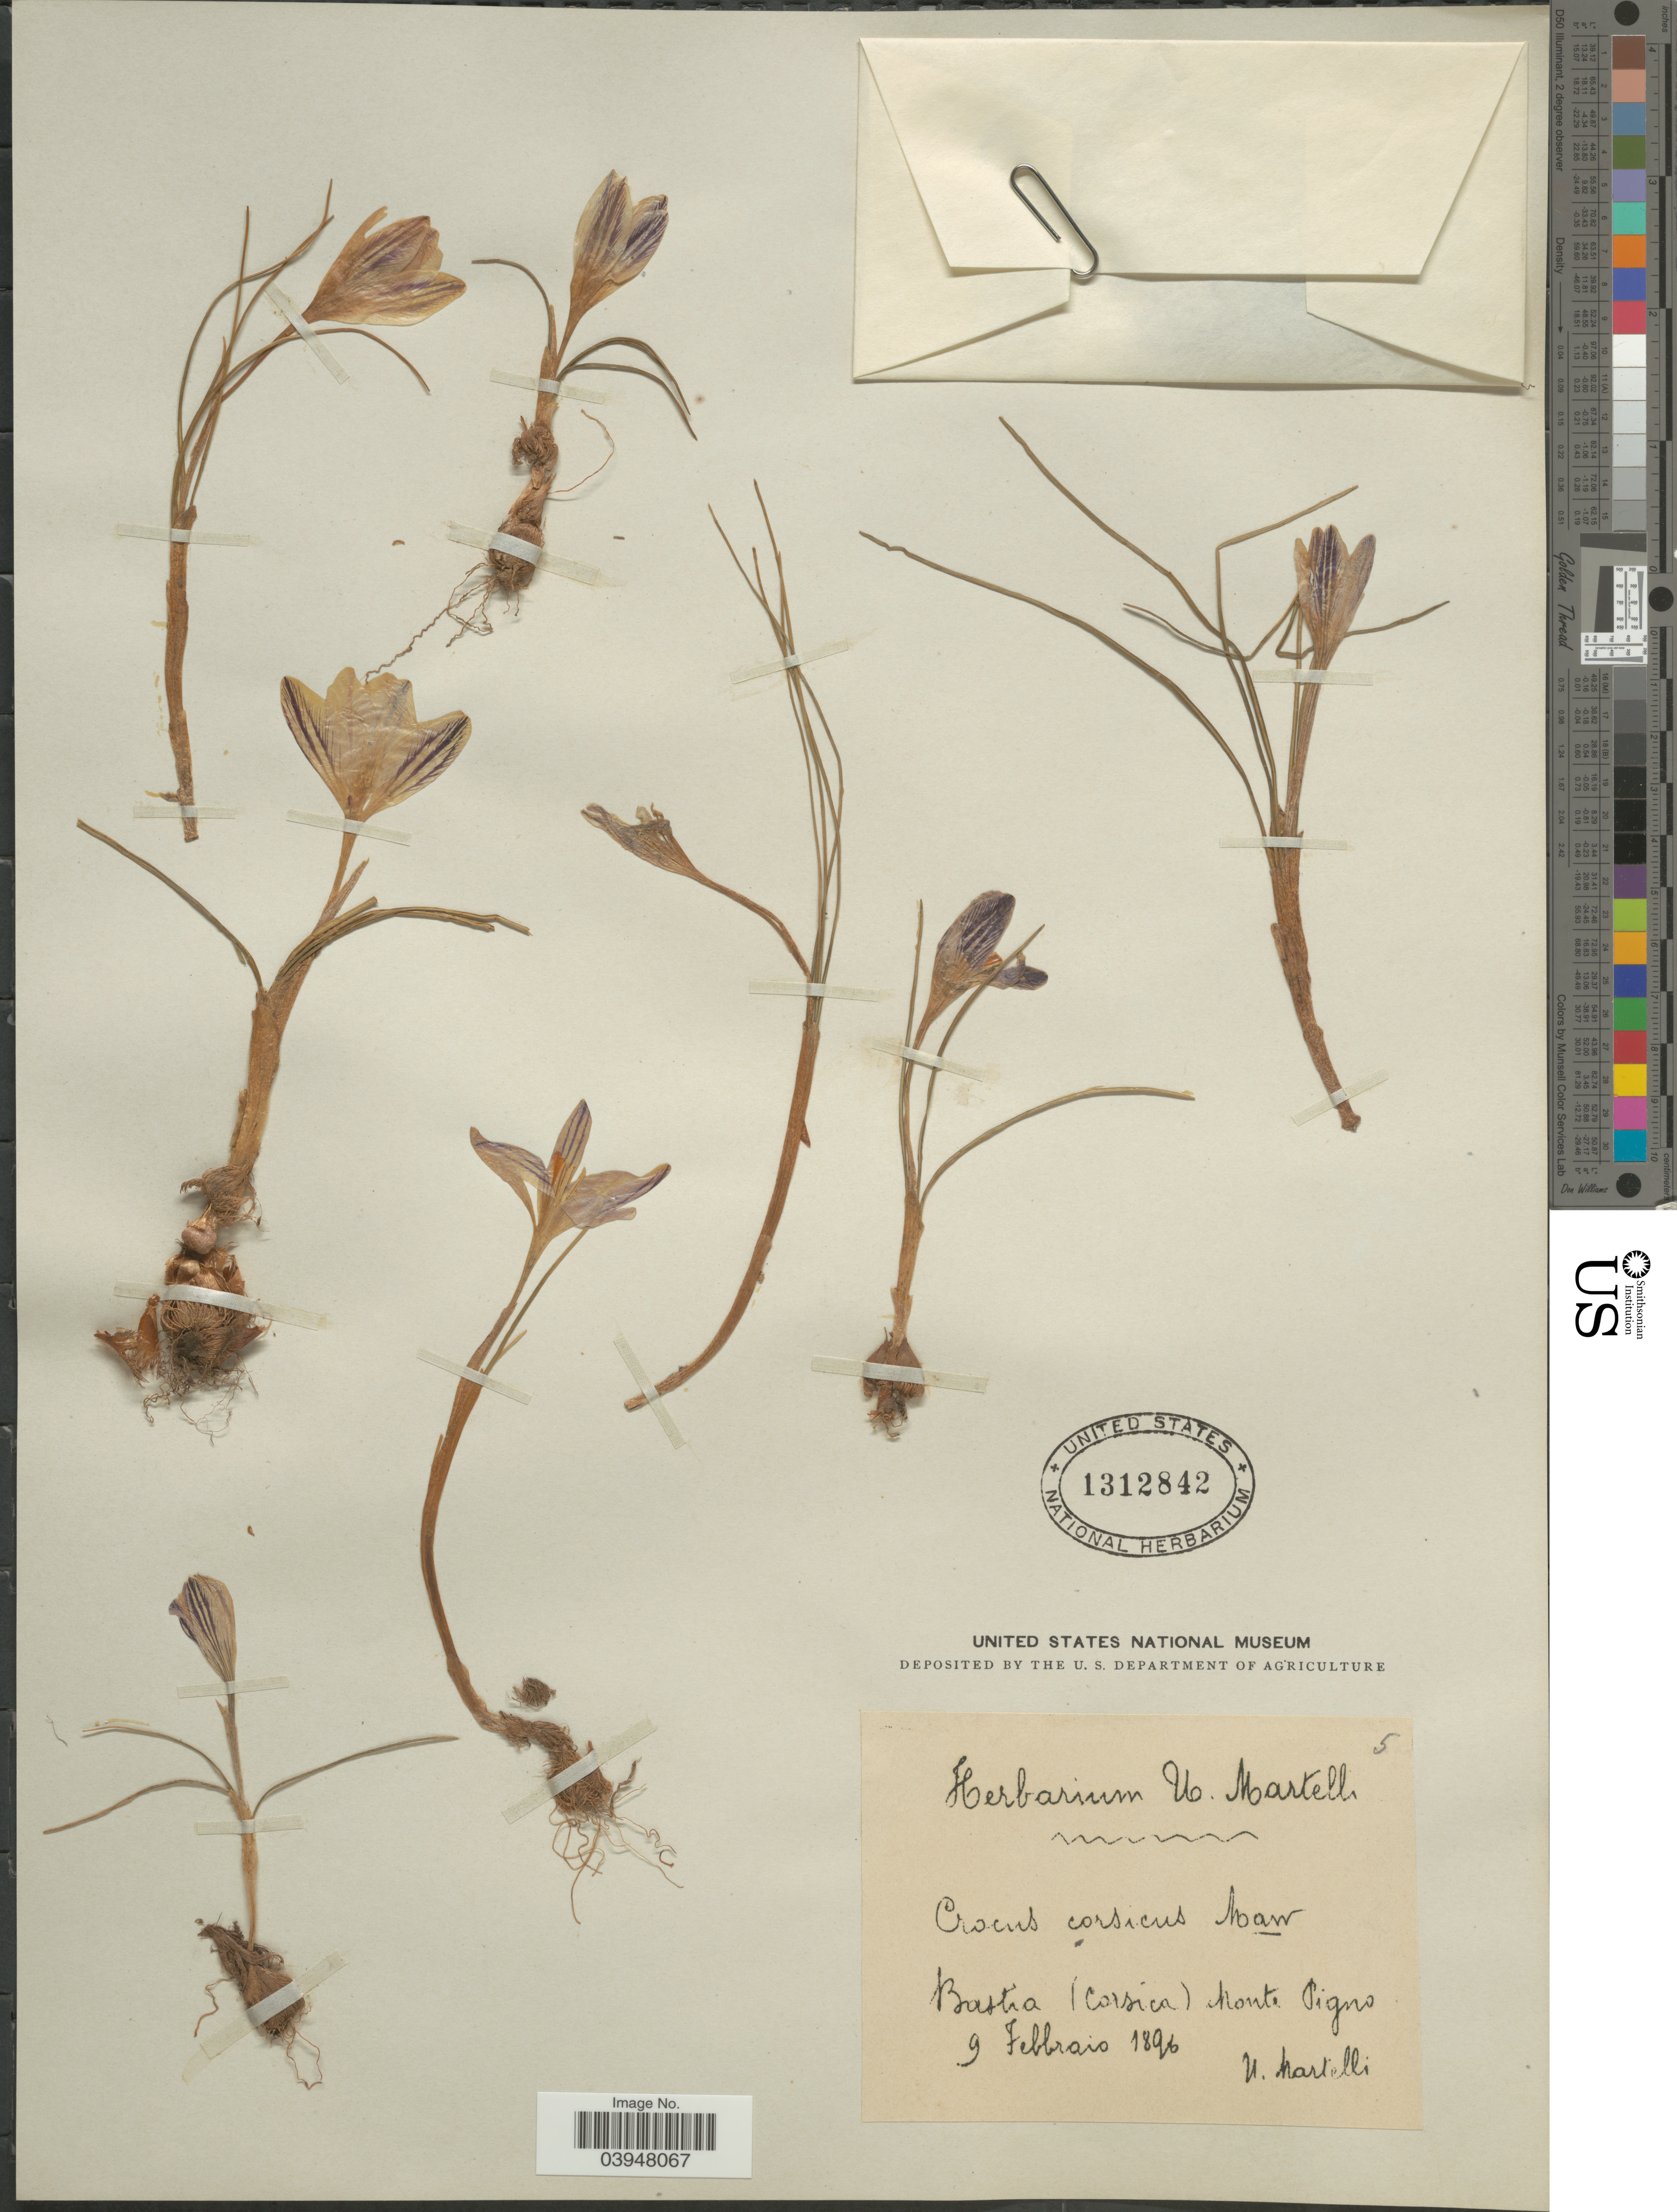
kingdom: Plantae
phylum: Tracheophyta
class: Liliopsida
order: Asparagales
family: Iridaceae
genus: Crocus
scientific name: Crocus corsicus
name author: Vanucchi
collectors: U. Martelli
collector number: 5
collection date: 1896-02-09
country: France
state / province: Corsica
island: Corse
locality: Bastia. Monte Pigno.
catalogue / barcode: US 1312842